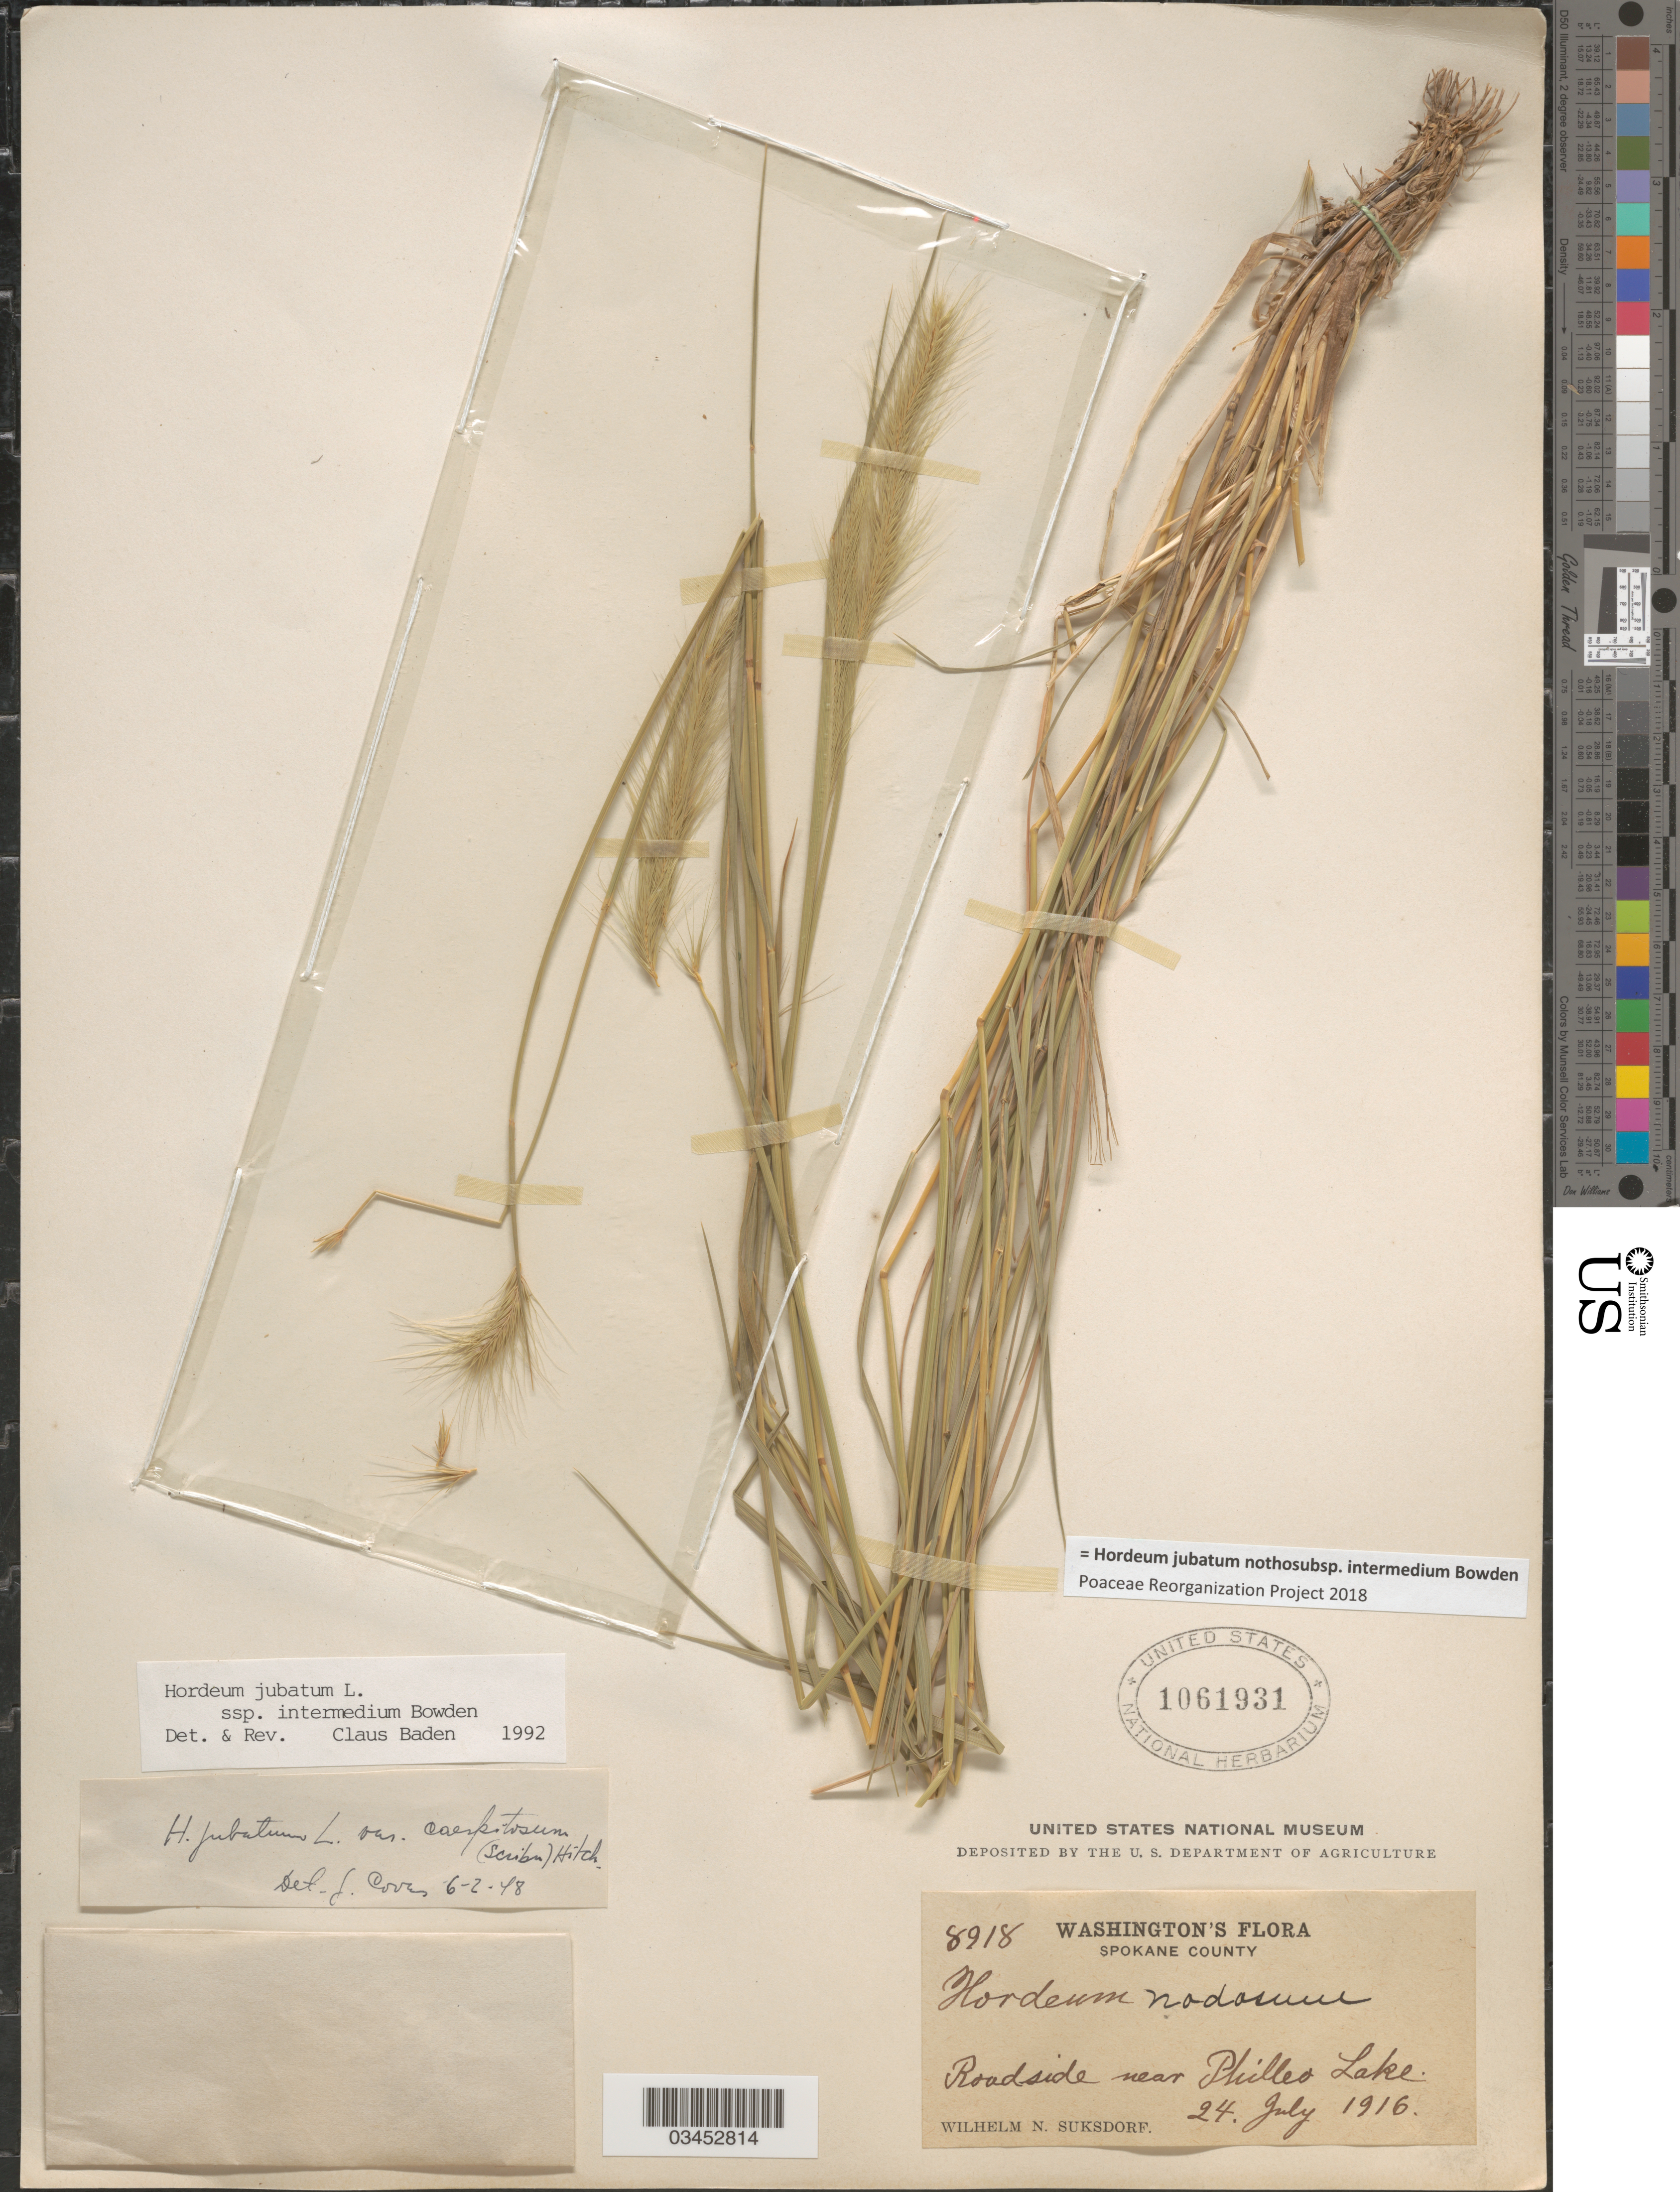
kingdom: Plantae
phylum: Tracheophyta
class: Liliopsida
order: Poales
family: Poaceae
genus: Hordeum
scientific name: Hordeum jubatum nothosubsp. intermedium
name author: Bowden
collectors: W. N. Suksdorf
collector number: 8918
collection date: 1916-07-24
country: United States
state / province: Washington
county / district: Spokane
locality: Spokane County. Roadside near Philleo Lake.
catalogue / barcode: US 1061931